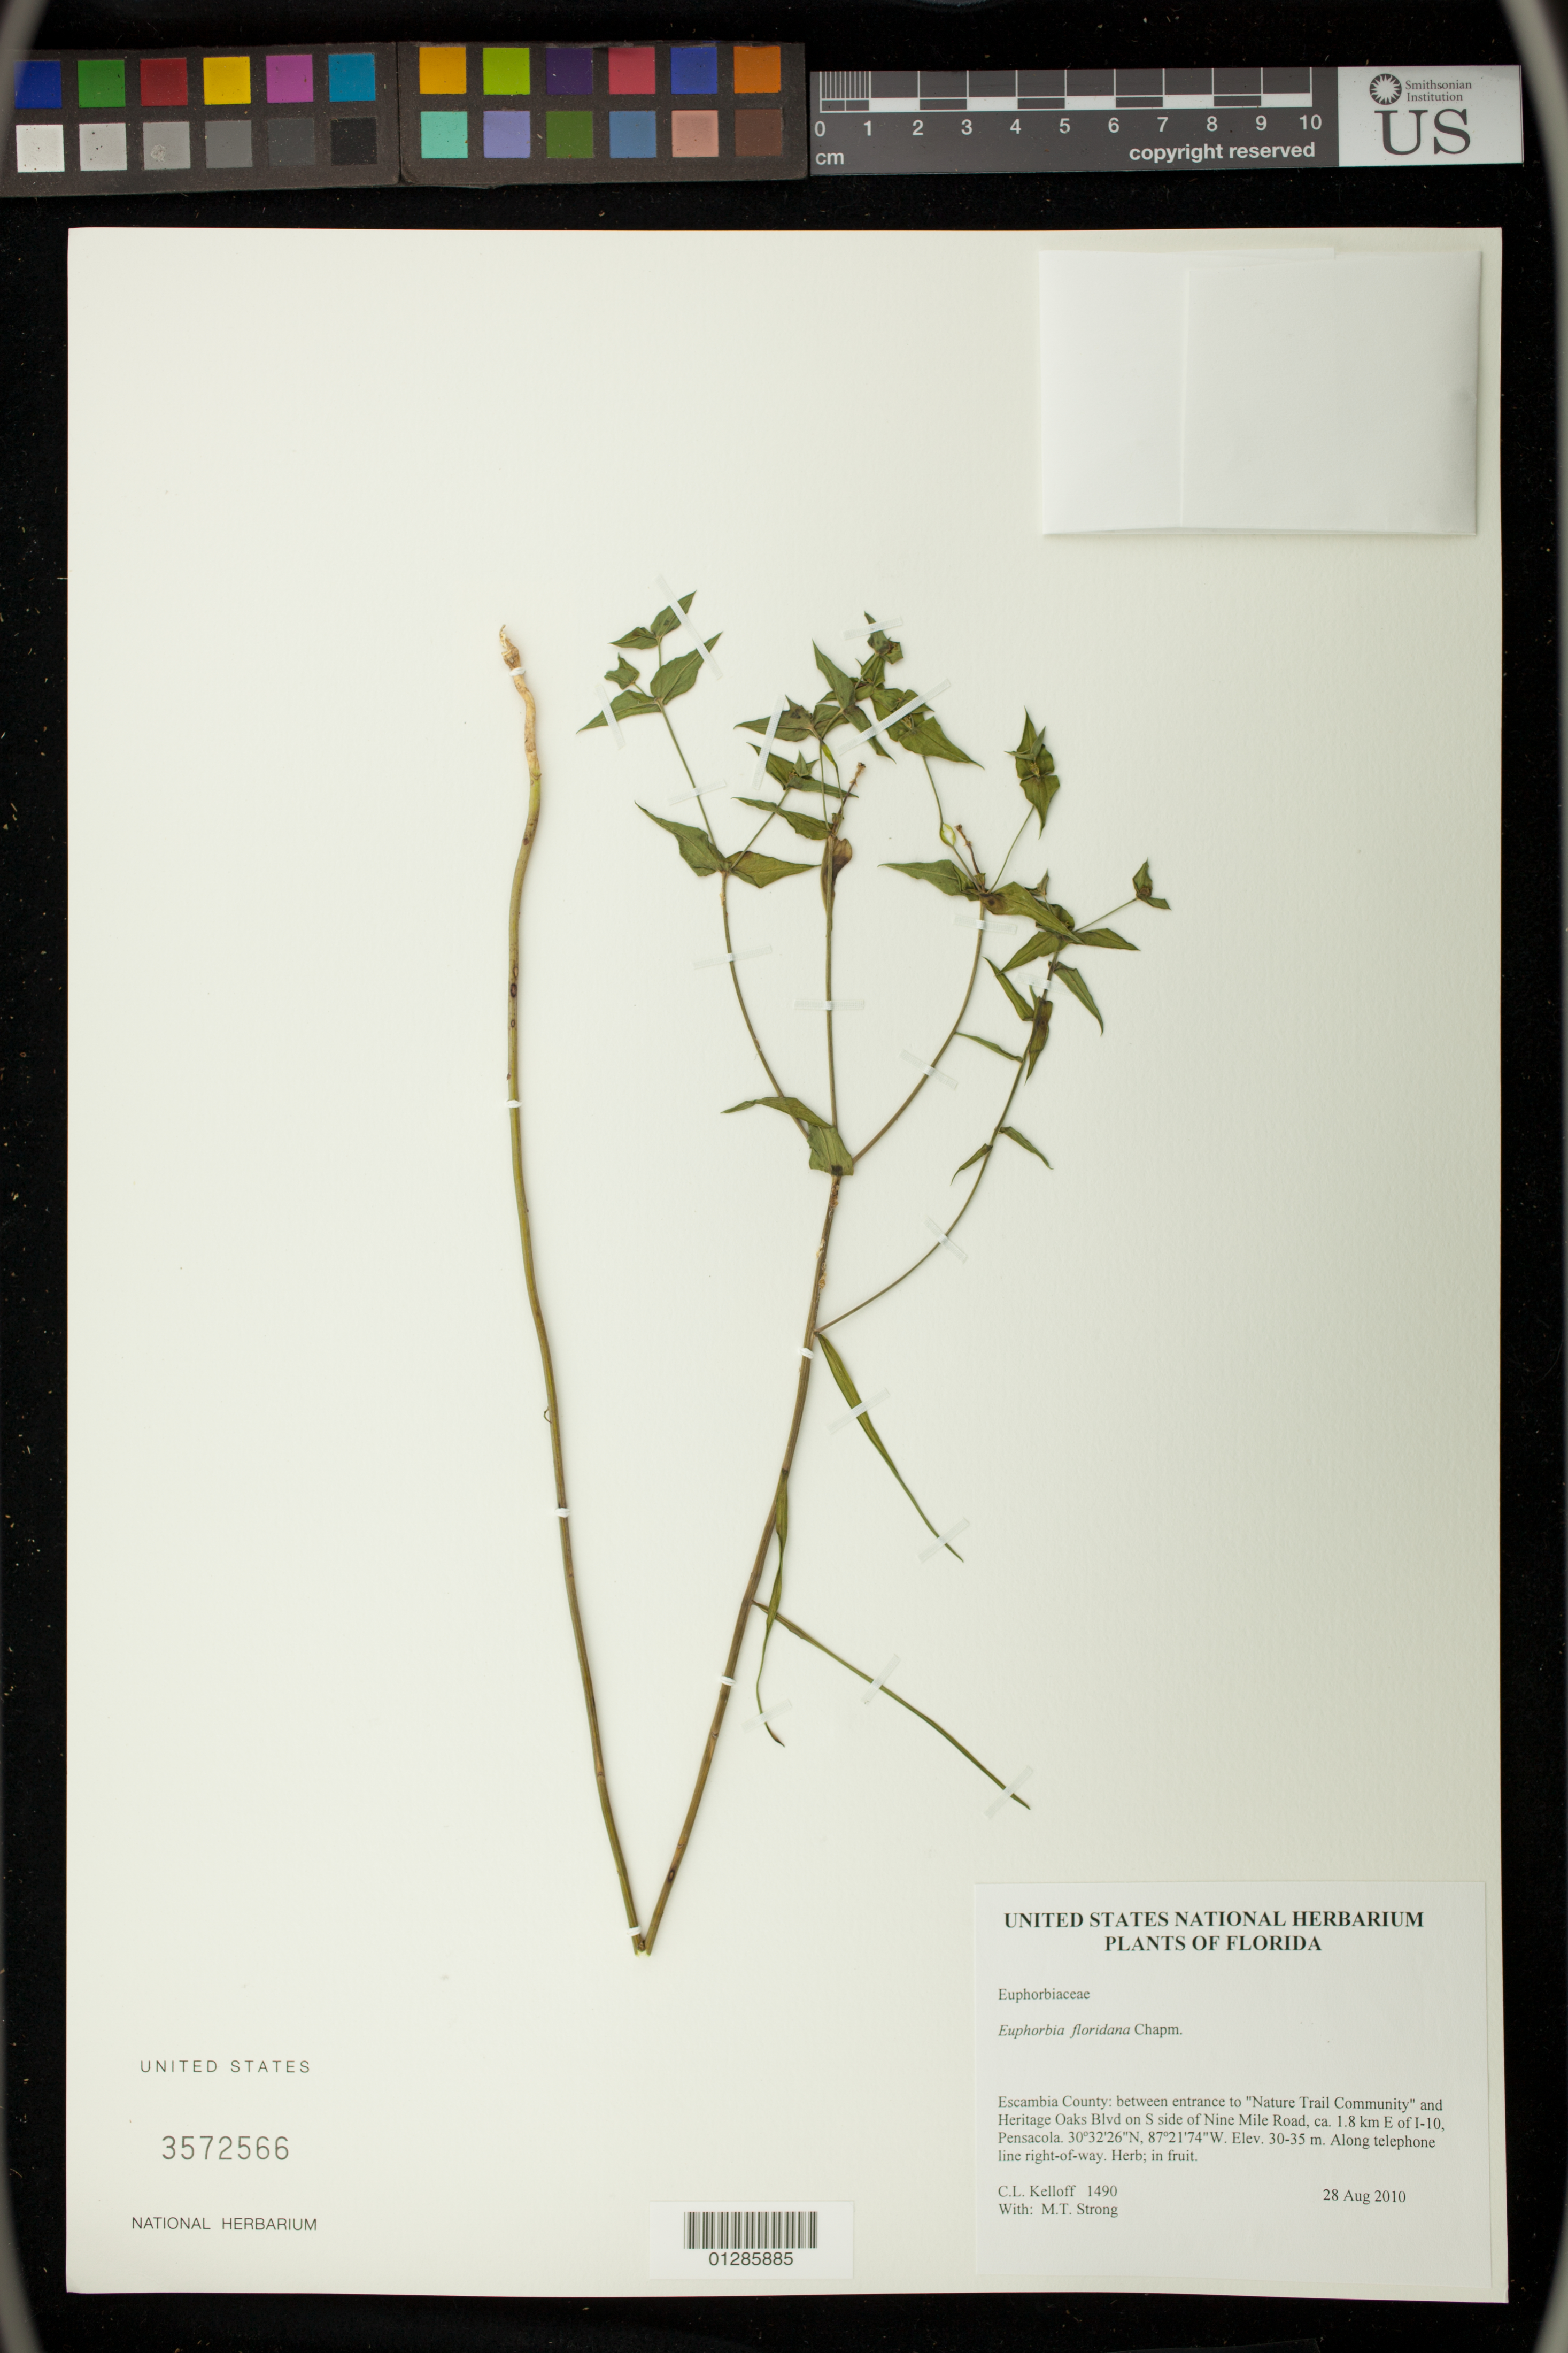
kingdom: Plantae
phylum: Tracheophyta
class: Magnoliopsida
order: Malpighiales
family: Euphorbiaceae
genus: Euphorbia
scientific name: Euphorbia floridana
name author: Chapm.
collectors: C. L. Kelloff & H. E. Stork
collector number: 1490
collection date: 2010-08-28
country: United States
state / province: Florida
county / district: Escambia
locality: Between entrance to "Nature Trail Community" and Heritage Oaks Blvd on S side of Nine Mile Road ca. 1.8 km E of 1-10, Pensacola. Along telephone line right of way.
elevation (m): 30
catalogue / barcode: US 3572566